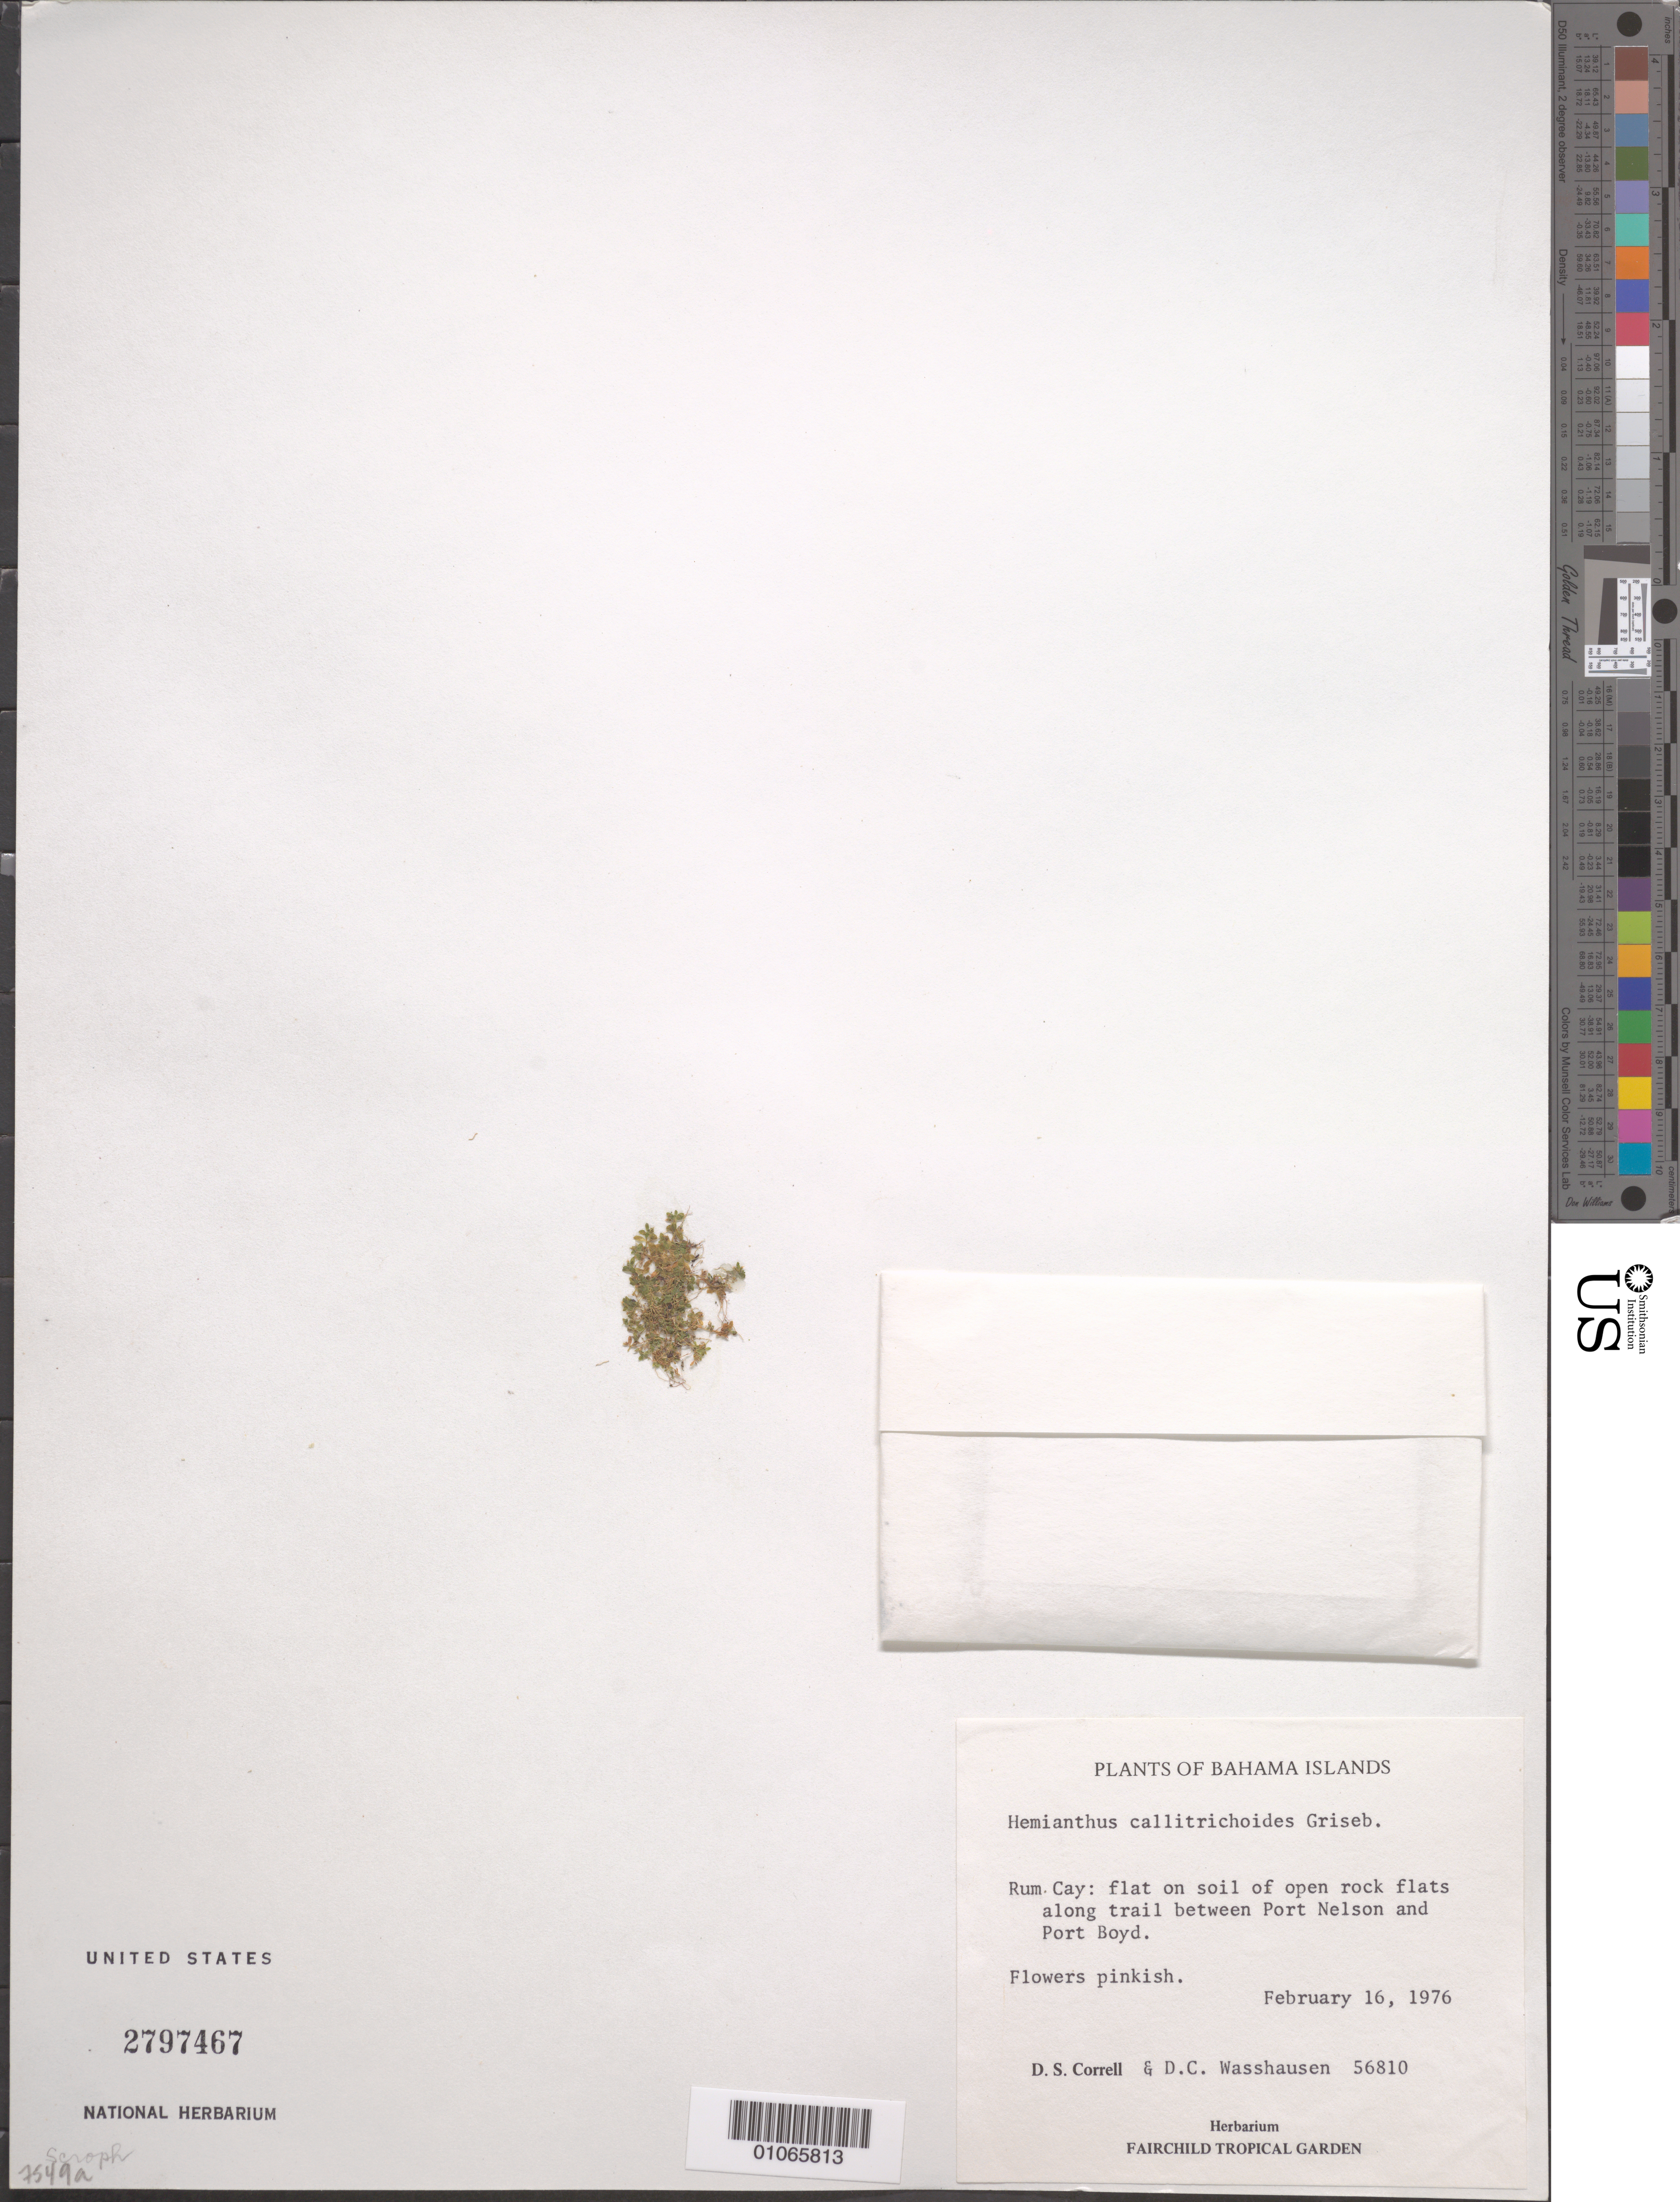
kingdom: Plantae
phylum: Tracheophyta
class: Magnoliopsida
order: Lamiales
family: Linderniaceae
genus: Hemianthus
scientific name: Hemianthus callitrichoides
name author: Griseb.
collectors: D. S. Correll & D. C. Wasshausen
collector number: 56810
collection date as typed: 16 Feb 1976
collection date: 1976-02-16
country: Bahamas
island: Rum Cay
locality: Flat on soil of open rock flats along trail between Port Nelson and Port Boyd.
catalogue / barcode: US 2797467